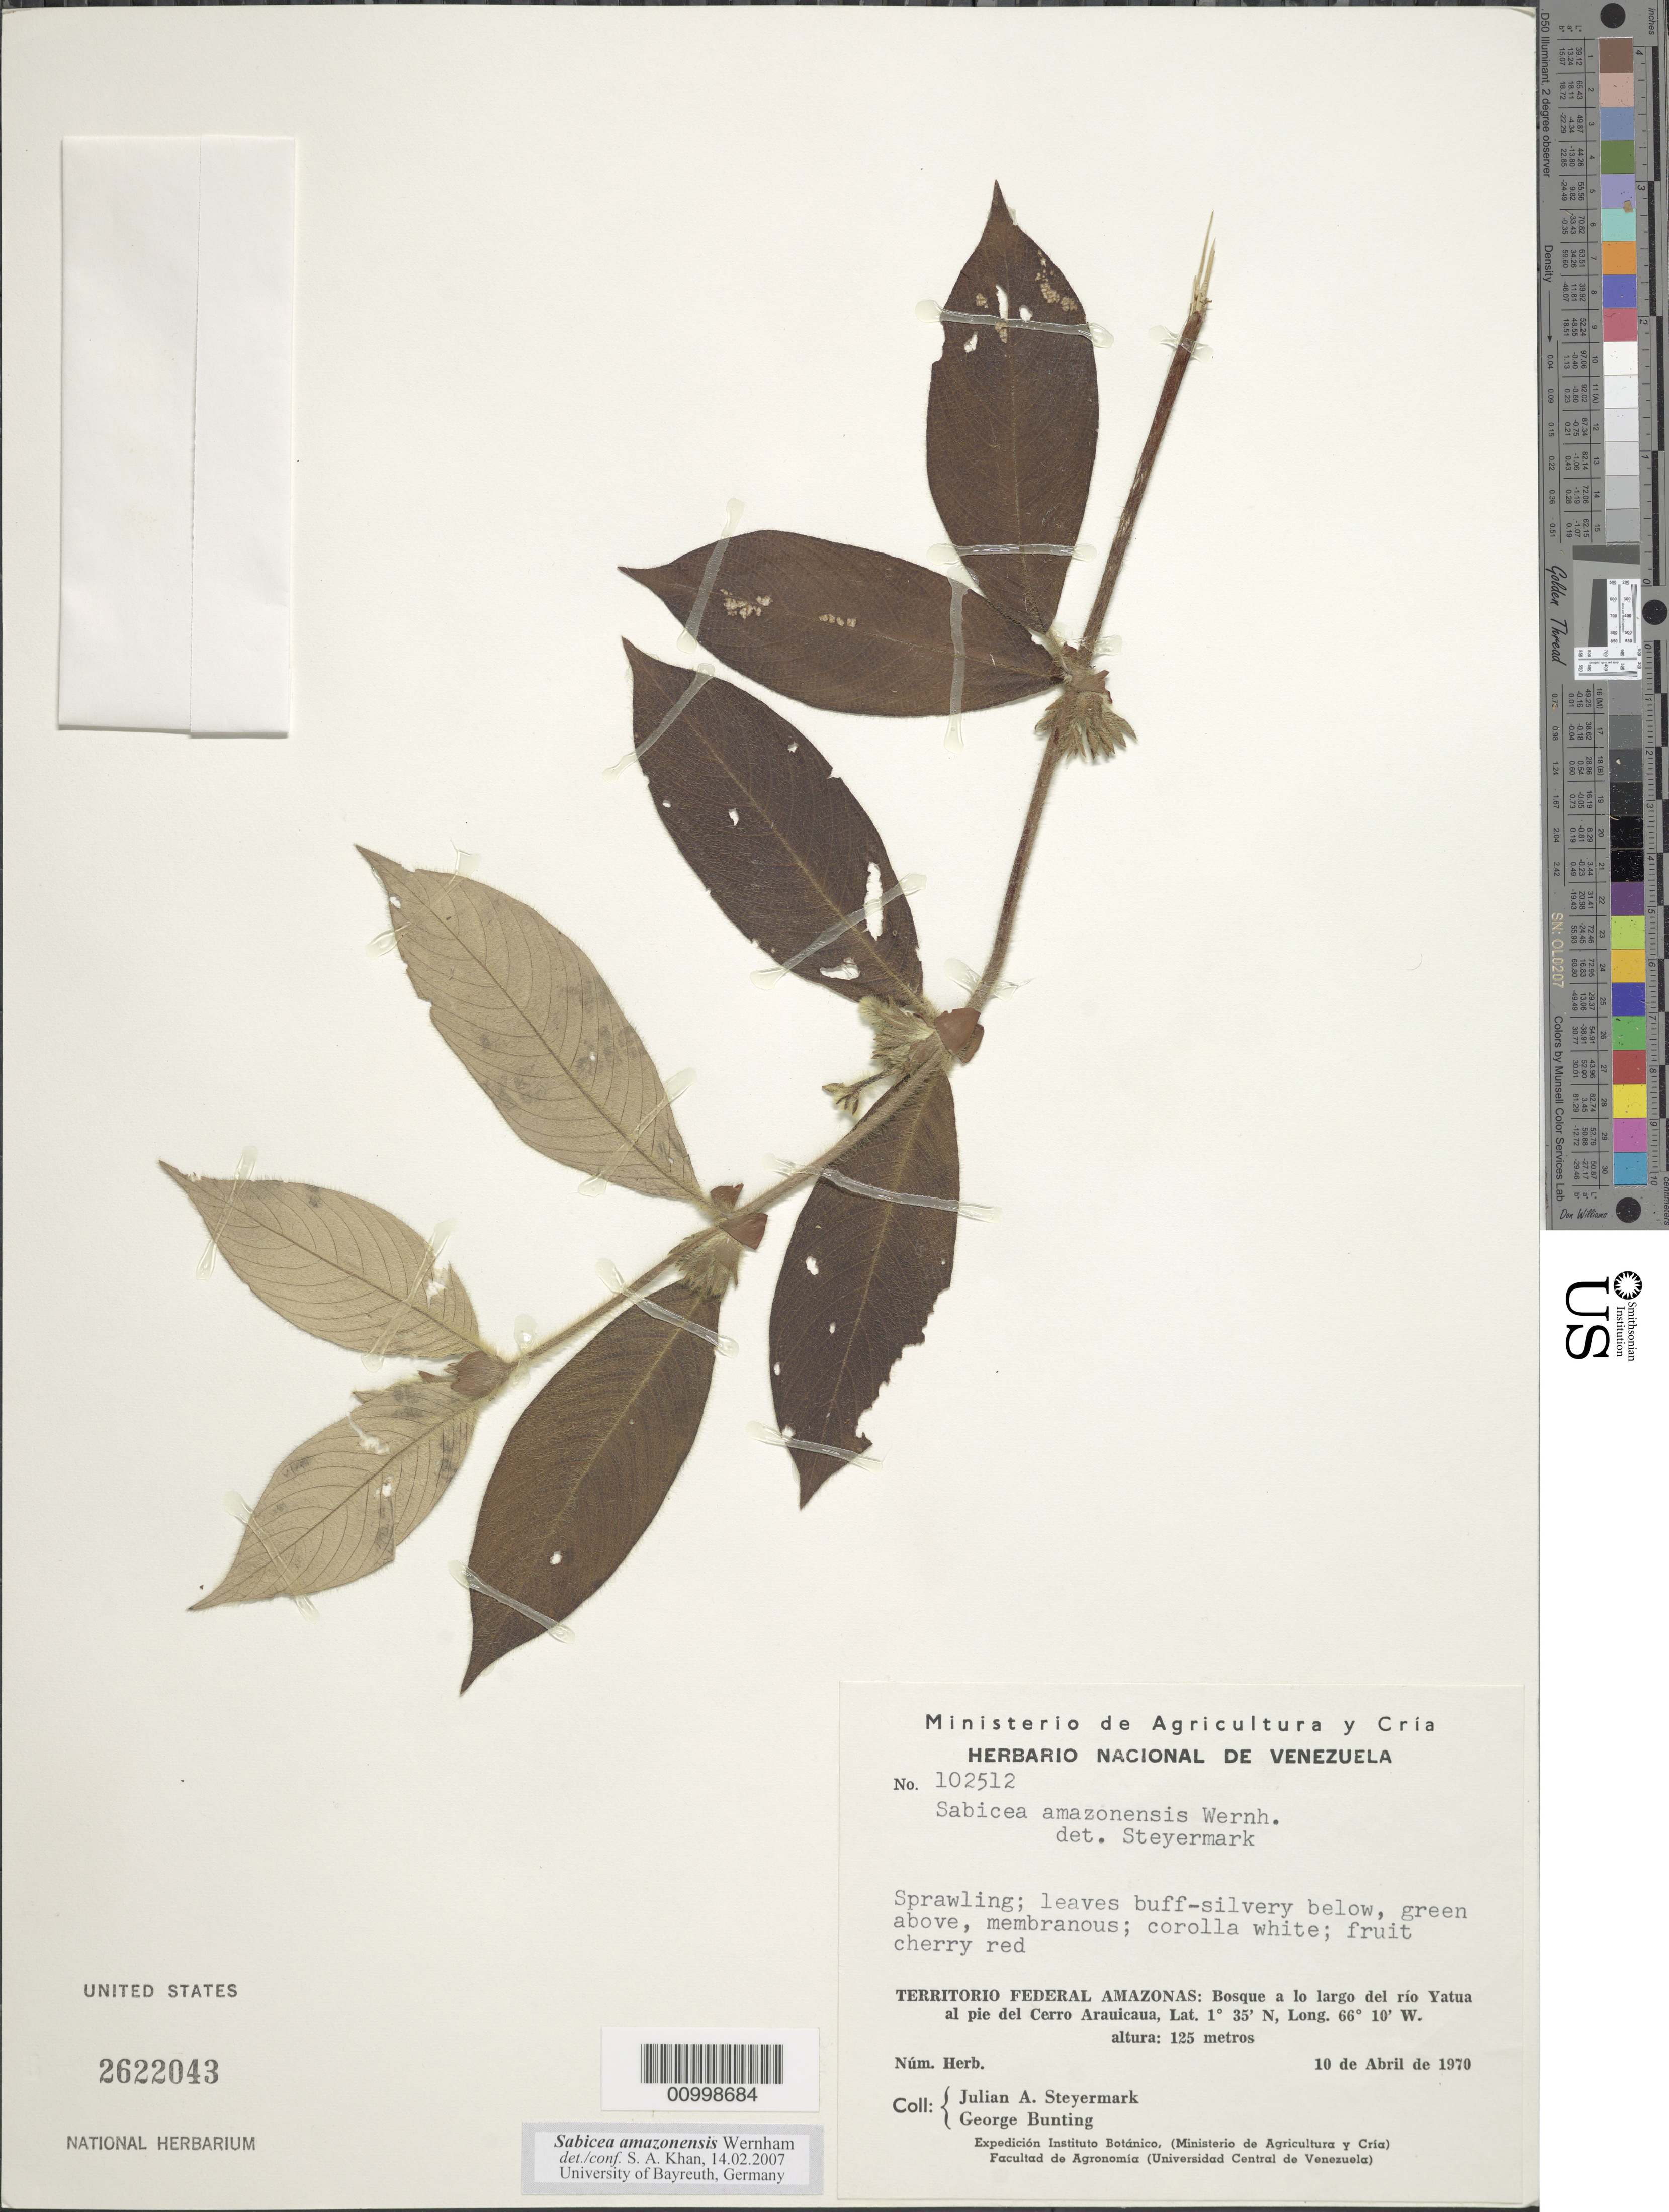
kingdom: Plantae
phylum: Tracheophyta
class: Magnoliopsida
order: Gentianales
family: Rubiaceae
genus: Sabicea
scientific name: Sabicea amazonensis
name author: Wernham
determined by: Khan, Saleh A.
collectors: J. Steyermark & G. S. Bunting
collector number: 102512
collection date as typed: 10-Apr-70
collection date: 1970-04-10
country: Venezuela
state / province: Amazonas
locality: Río Yatua al pie del Cerro Arauicaua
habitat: Forest along river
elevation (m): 125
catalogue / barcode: US 2622043